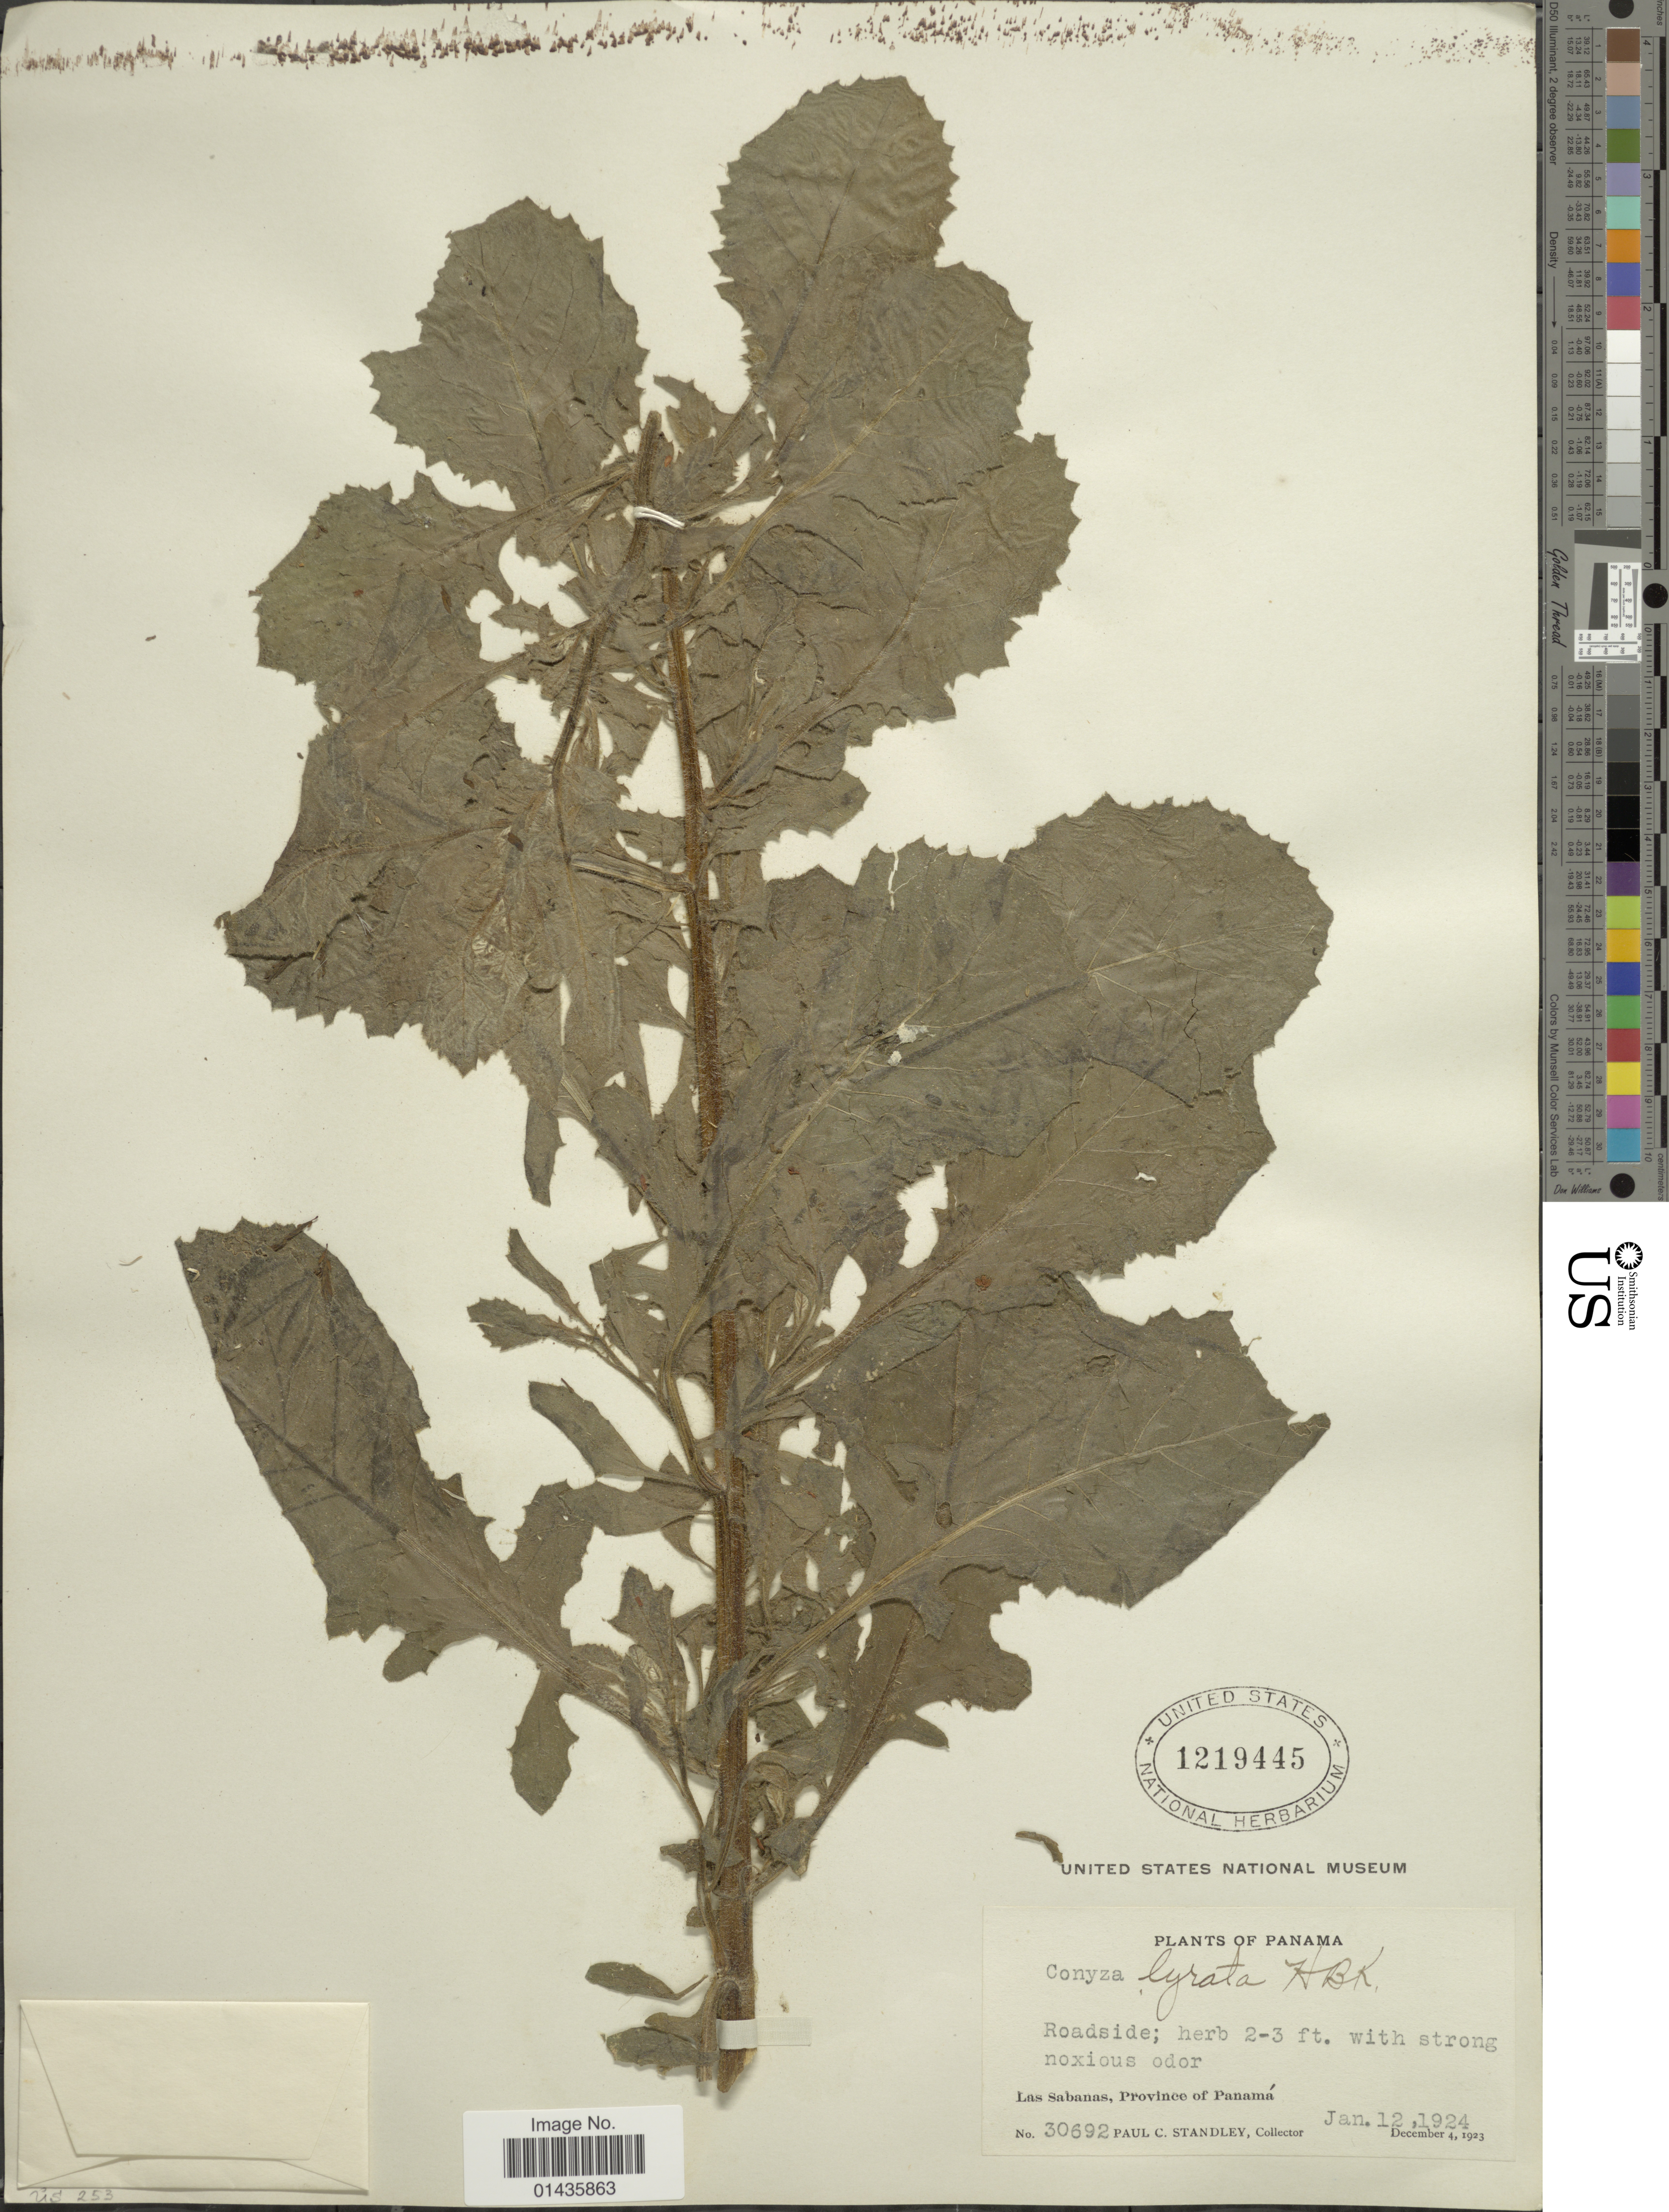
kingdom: Plantae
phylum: Tracheophyta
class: Magnoliopsida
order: Asterales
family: Asteraceae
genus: Pseudoconyza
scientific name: Pseudoconyza lyrata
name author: (Kunth) Cuatrec.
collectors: P. C. Standley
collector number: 30692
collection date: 1924-01-12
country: Panama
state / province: Panamá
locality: Las Sabanas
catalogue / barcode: US 1219445